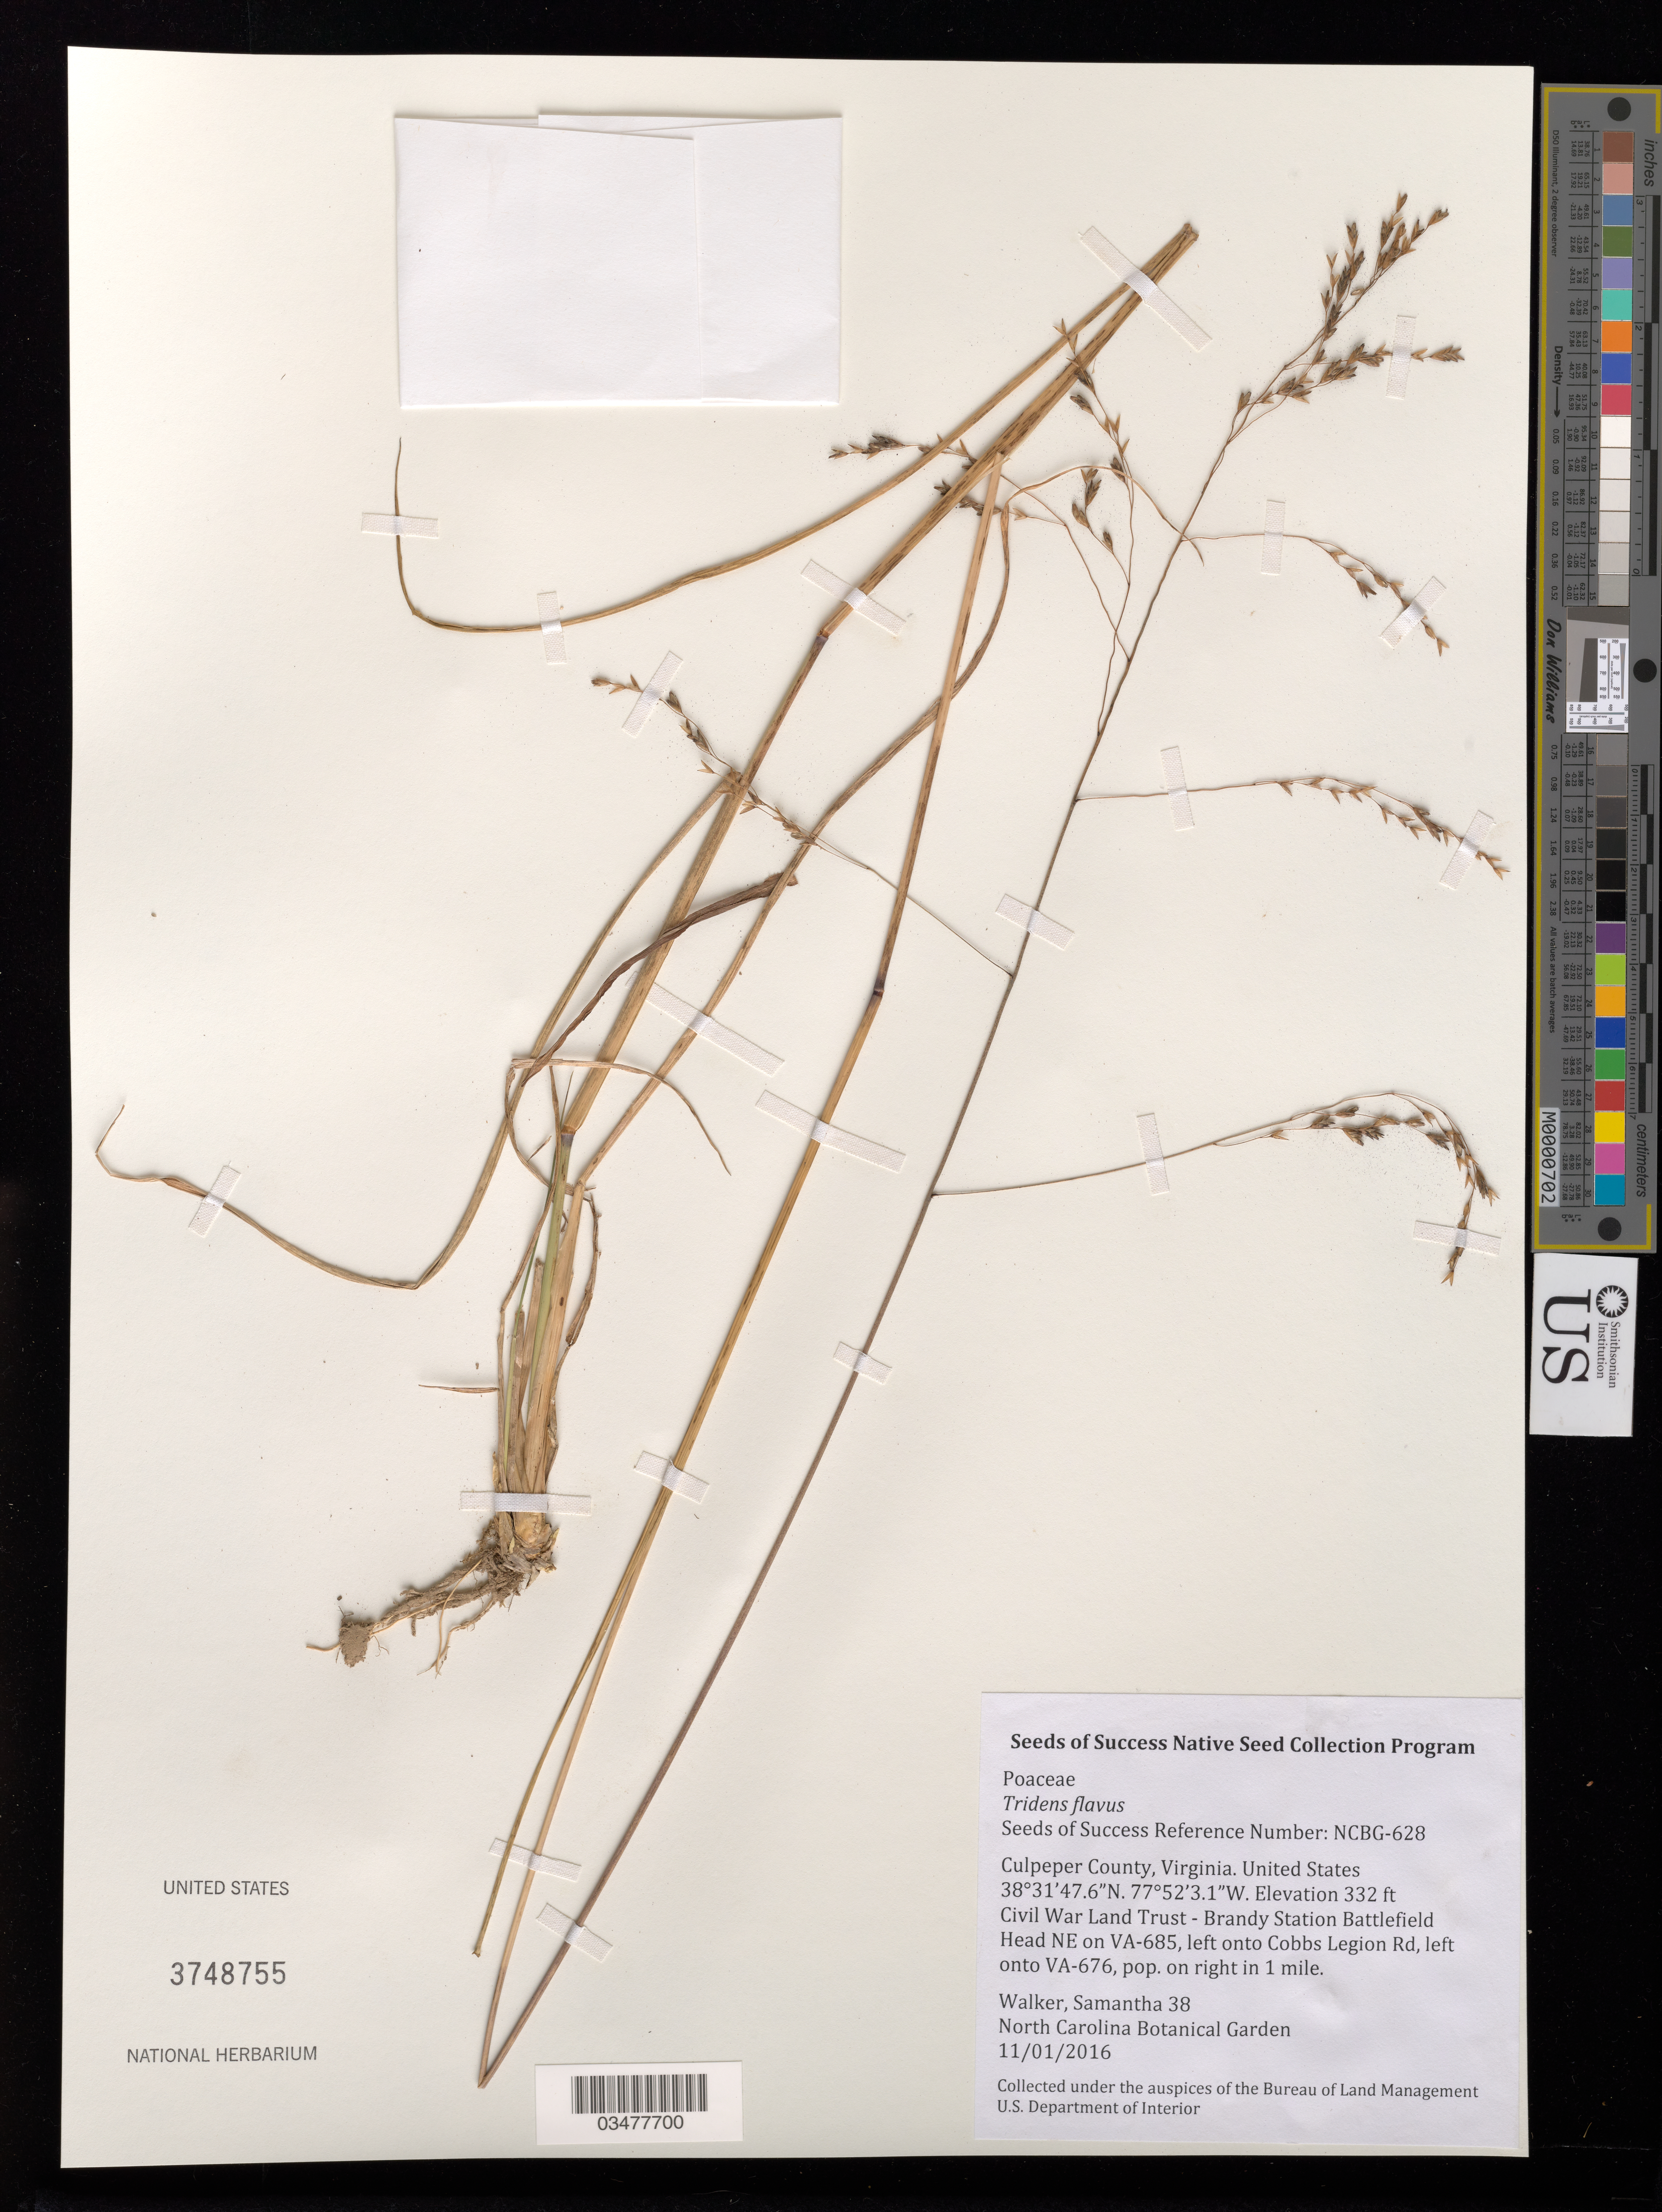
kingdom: Plantae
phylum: Tracheophyta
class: Liliopsida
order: Poales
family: Poaceae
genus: Tridens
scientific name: Tridens flavus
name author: (L.) Hitchc.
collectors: S. Walker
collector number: NCBG-628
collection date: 2016-11-01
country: United States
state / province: Virginia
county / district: Culpeper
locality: Brandy Station Battlefield - Civil War Landtrust, 1 mi. on VA-676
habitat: Meadow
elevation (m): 101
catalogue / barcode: US 3748755